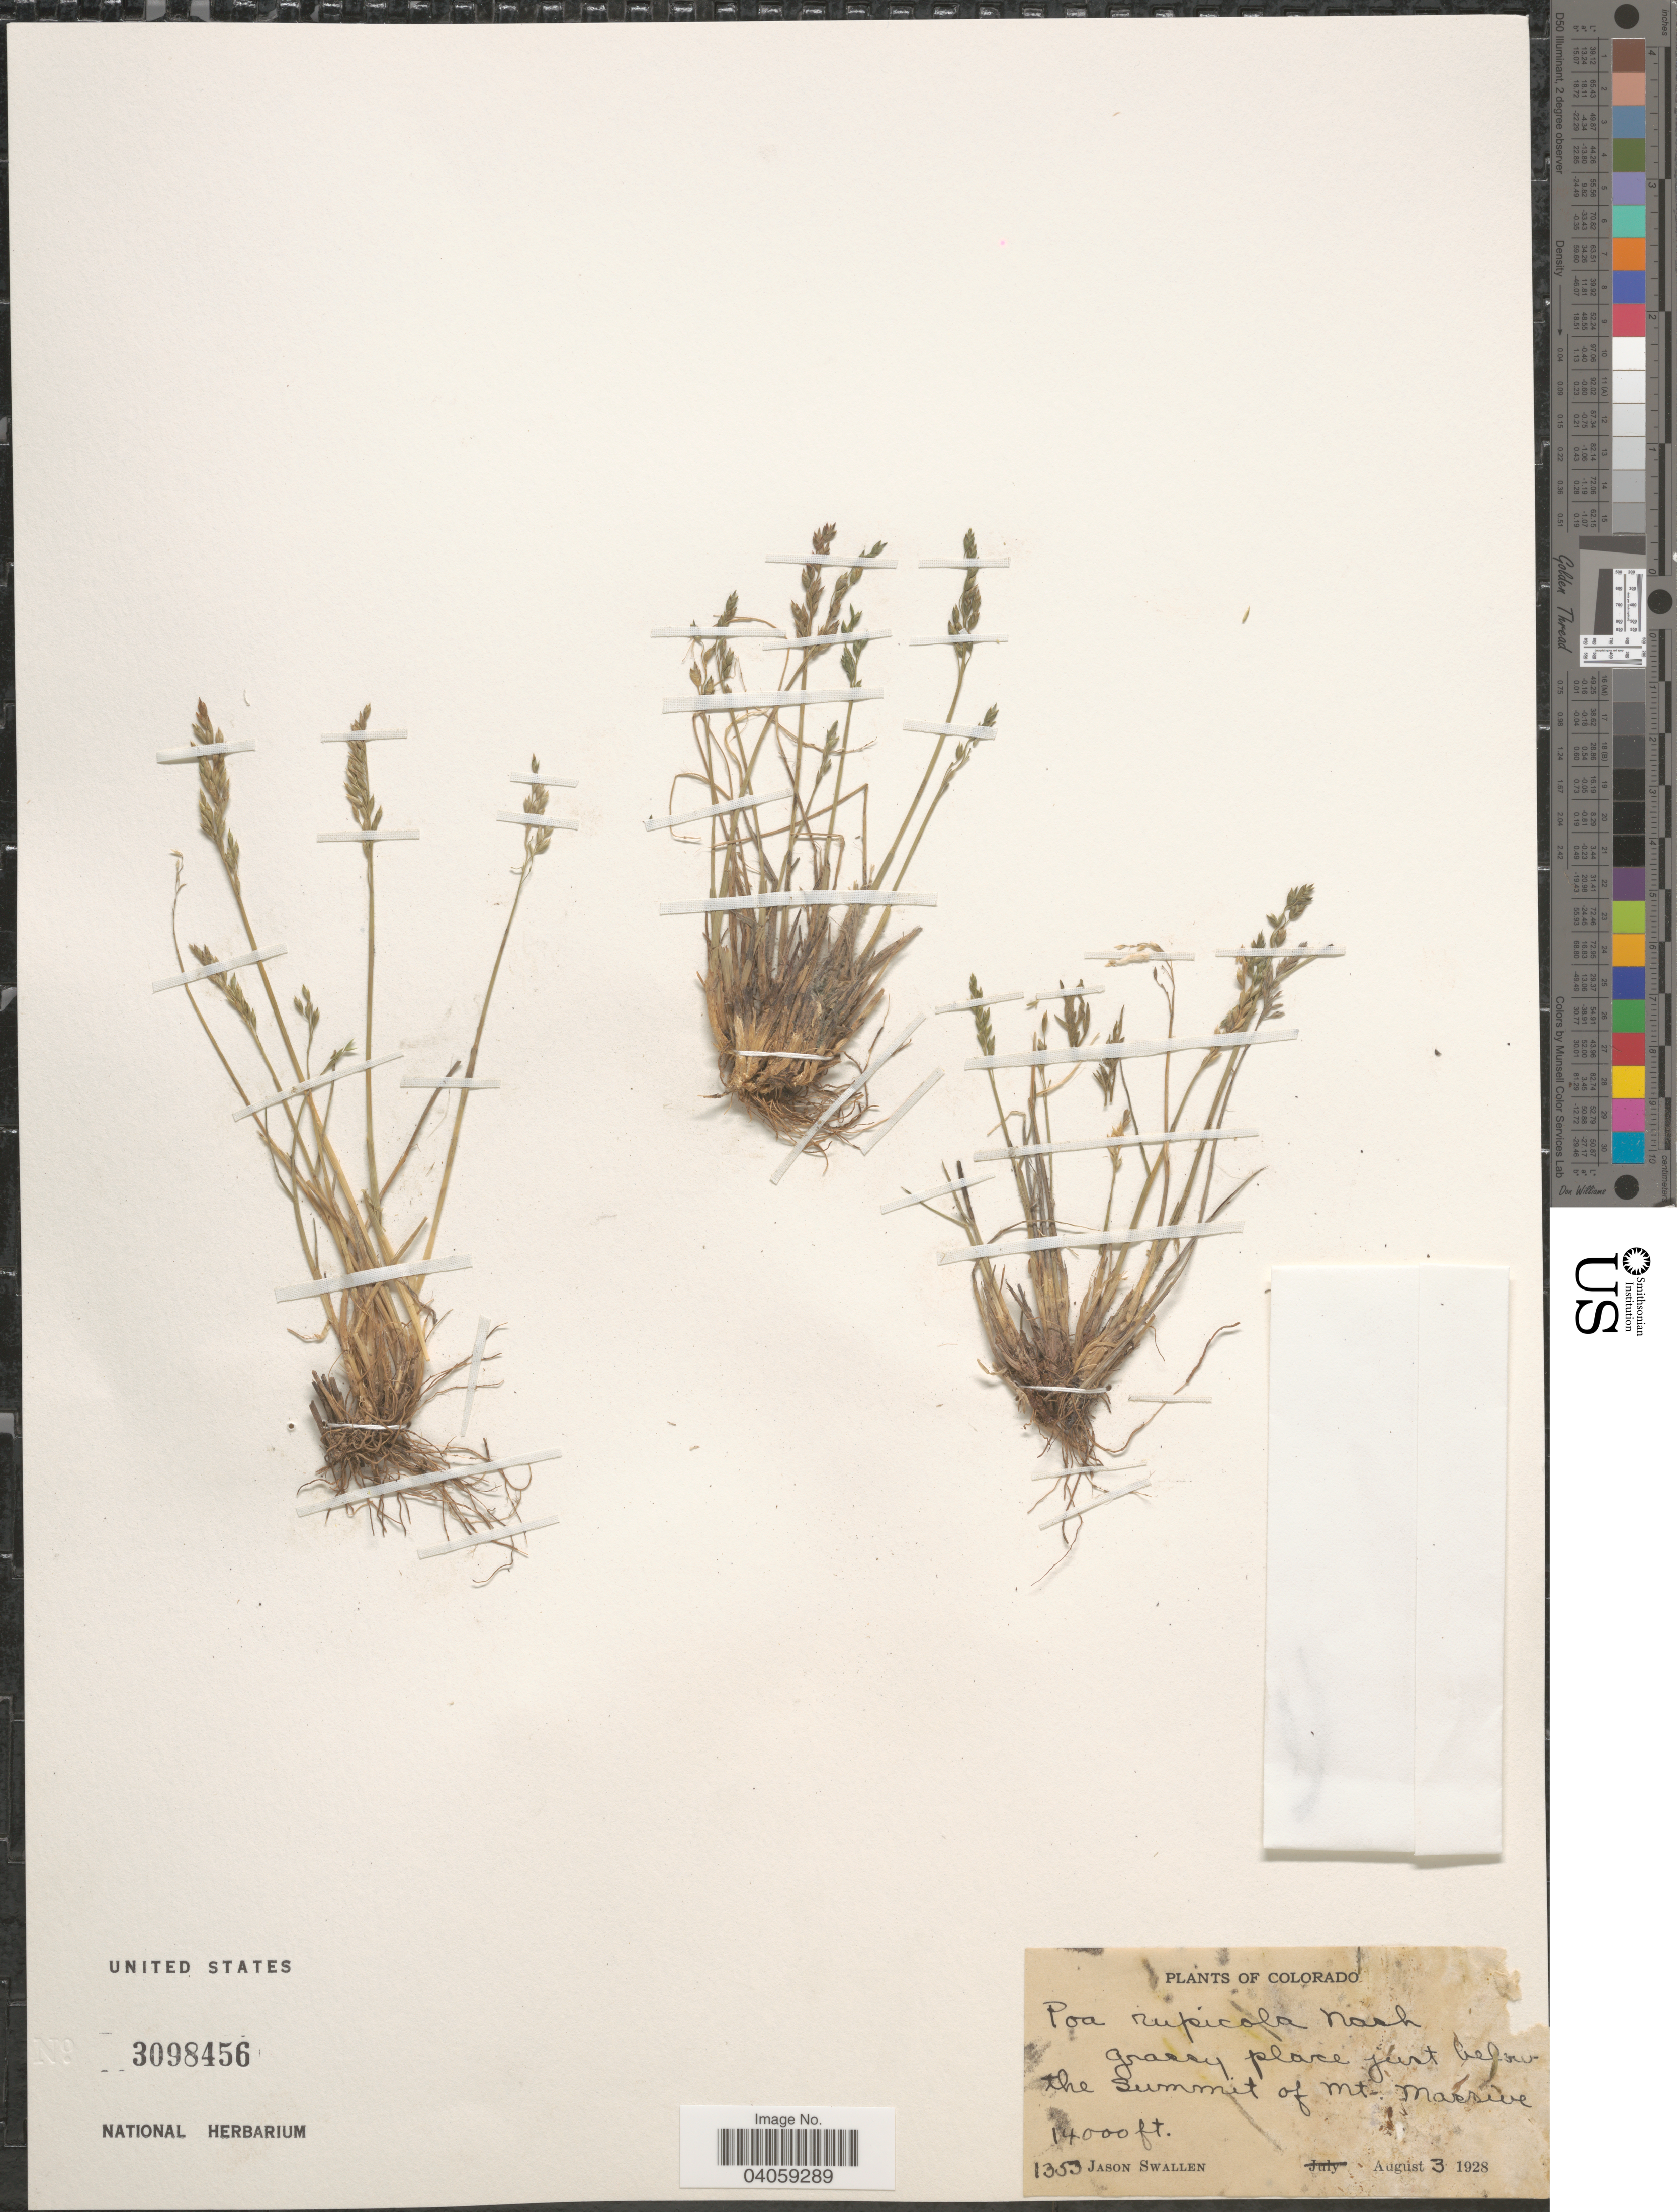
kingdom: Plantae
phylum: Tracheophyta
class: Liliopsida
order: Poales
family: Poaceae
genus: Poa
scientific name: Poa glauca subsp. rupicola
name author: (Nash) W.A. Weber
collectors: J. R. Swallen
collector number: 1353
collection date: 1928-08-03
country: United States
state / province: Colorado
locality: Just below the summit of Mt. Massive.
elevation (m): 4267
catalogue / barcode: US 3098456